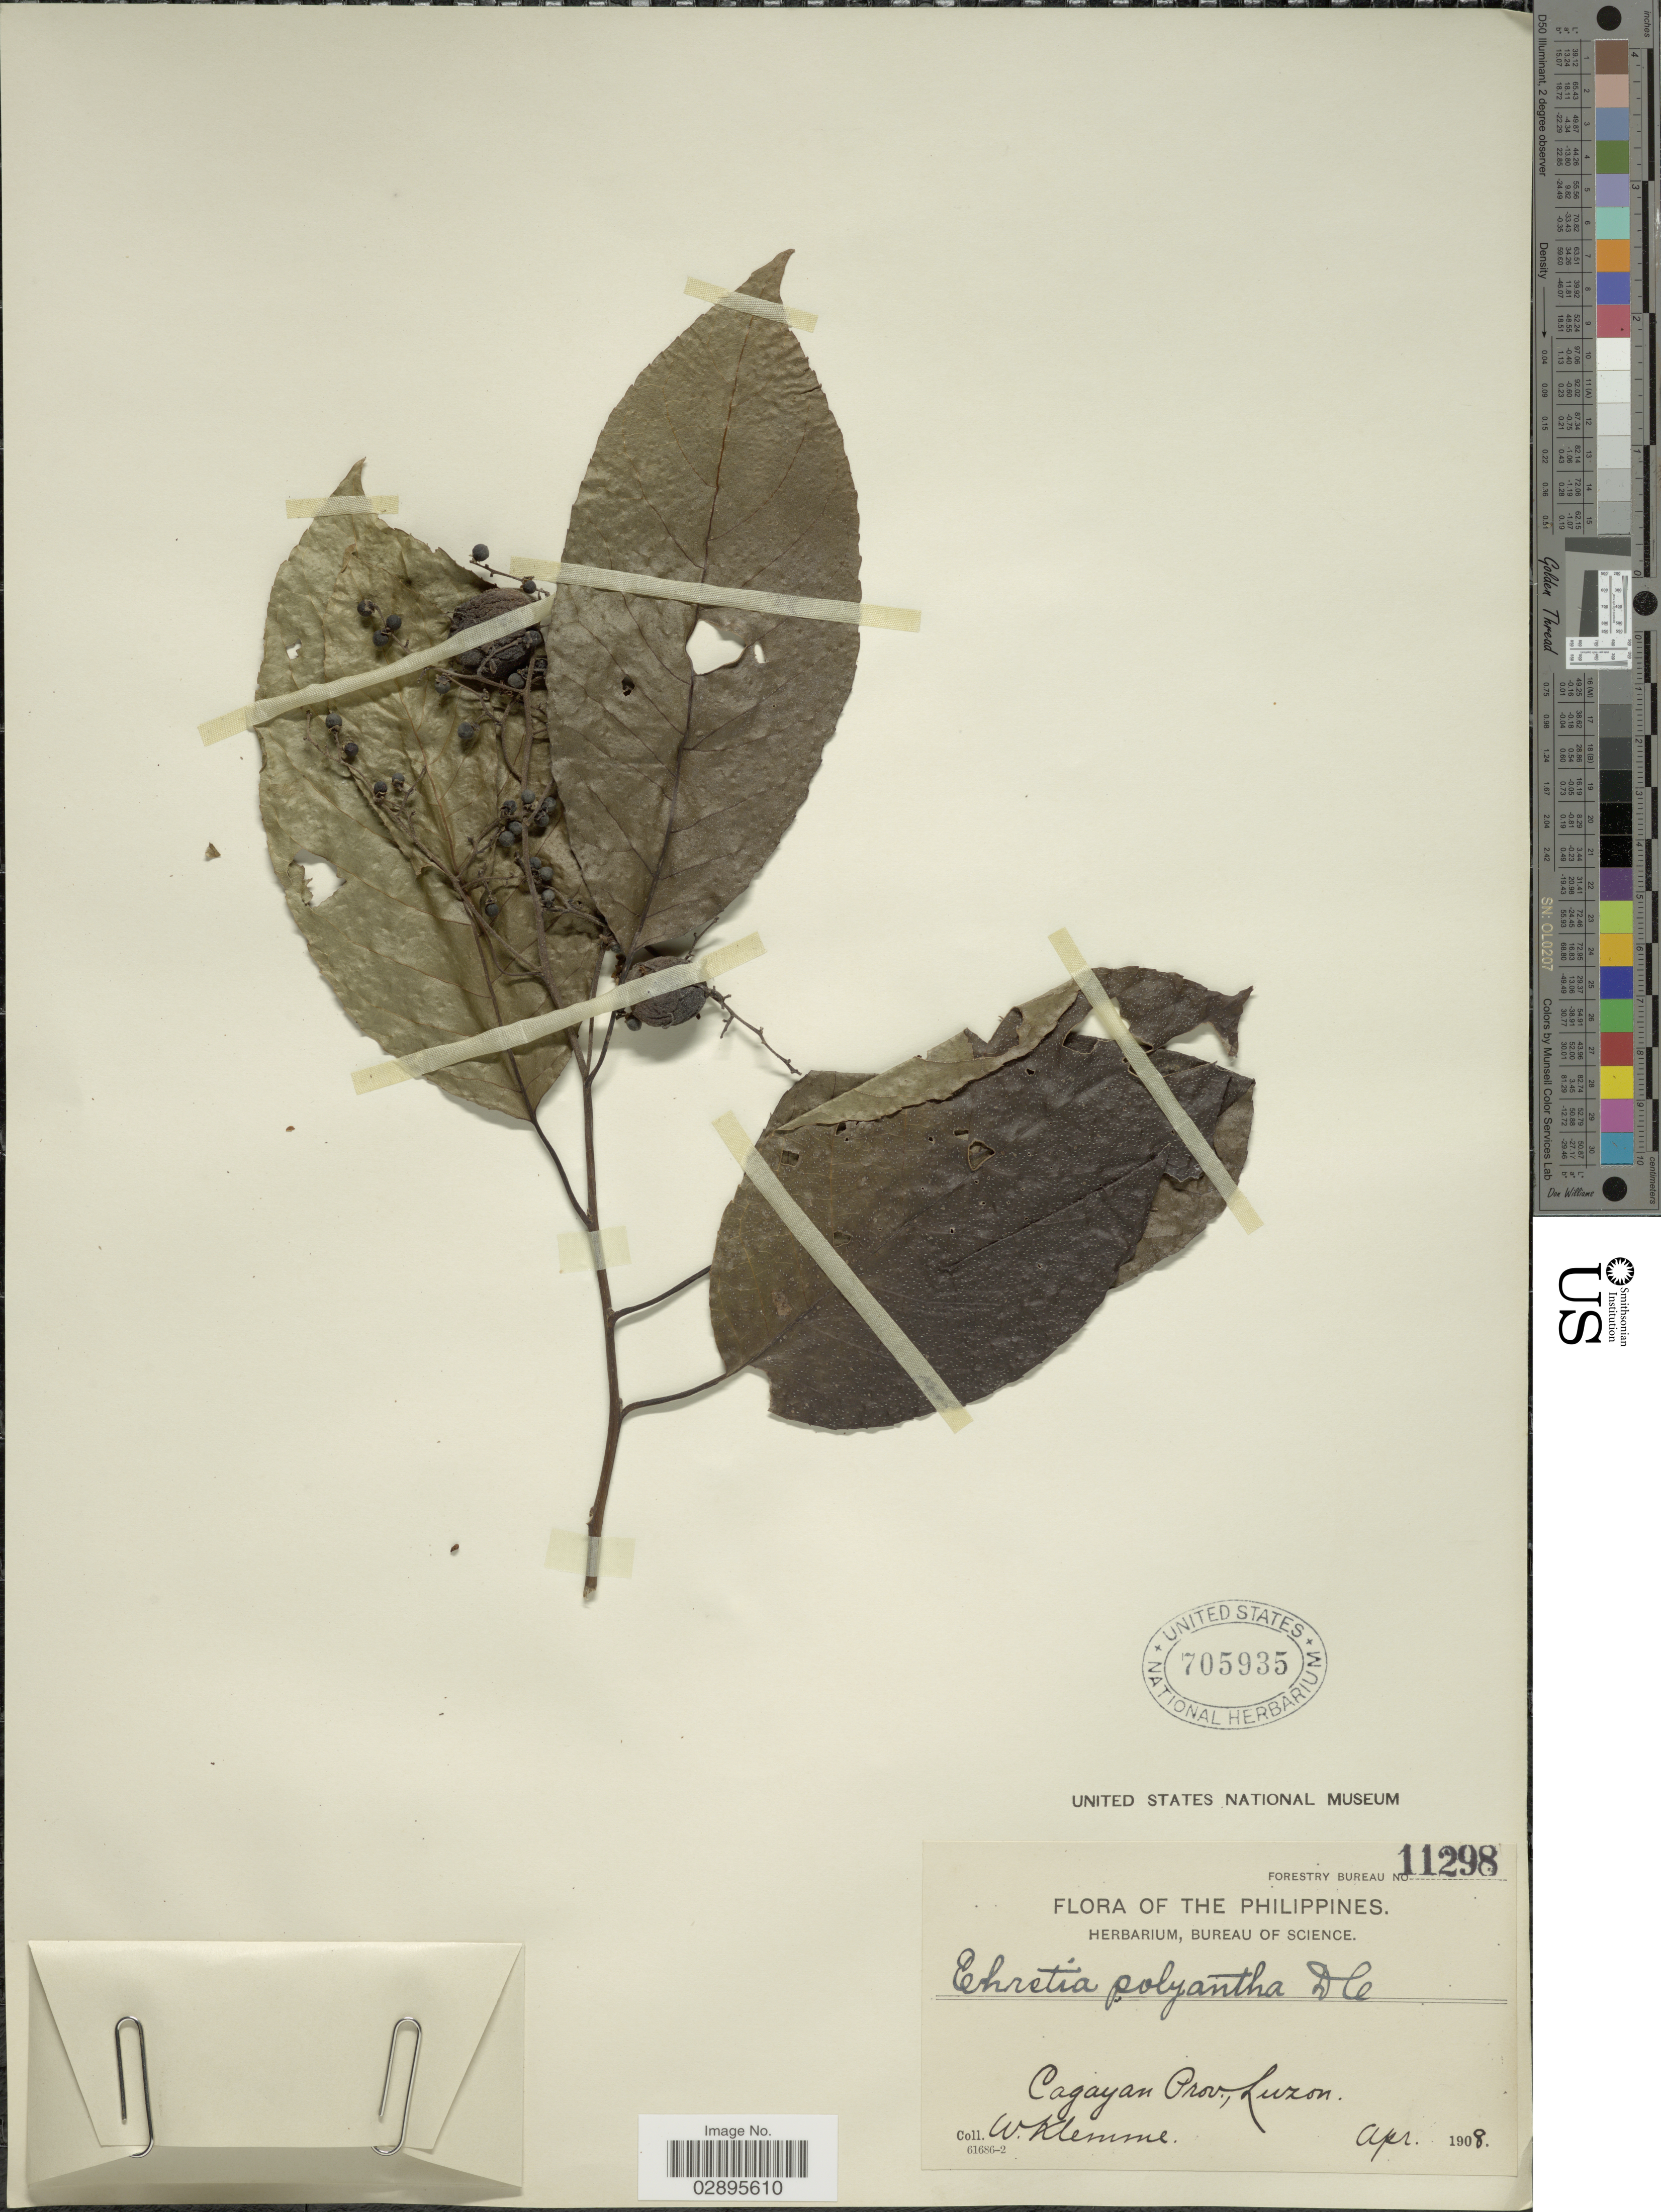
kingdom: Plantae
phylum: Tracheophyta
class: Magnoliopsida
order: Boraginales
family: Ehretiaceae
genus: Ehretia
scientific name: Ehretia polyantha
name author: A. DC.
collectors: W. Klemme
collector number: Forestry Bureau 11298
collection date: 1908-04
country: Philippines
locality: Cagayan Prov., Luzon.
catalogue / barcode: US 705935